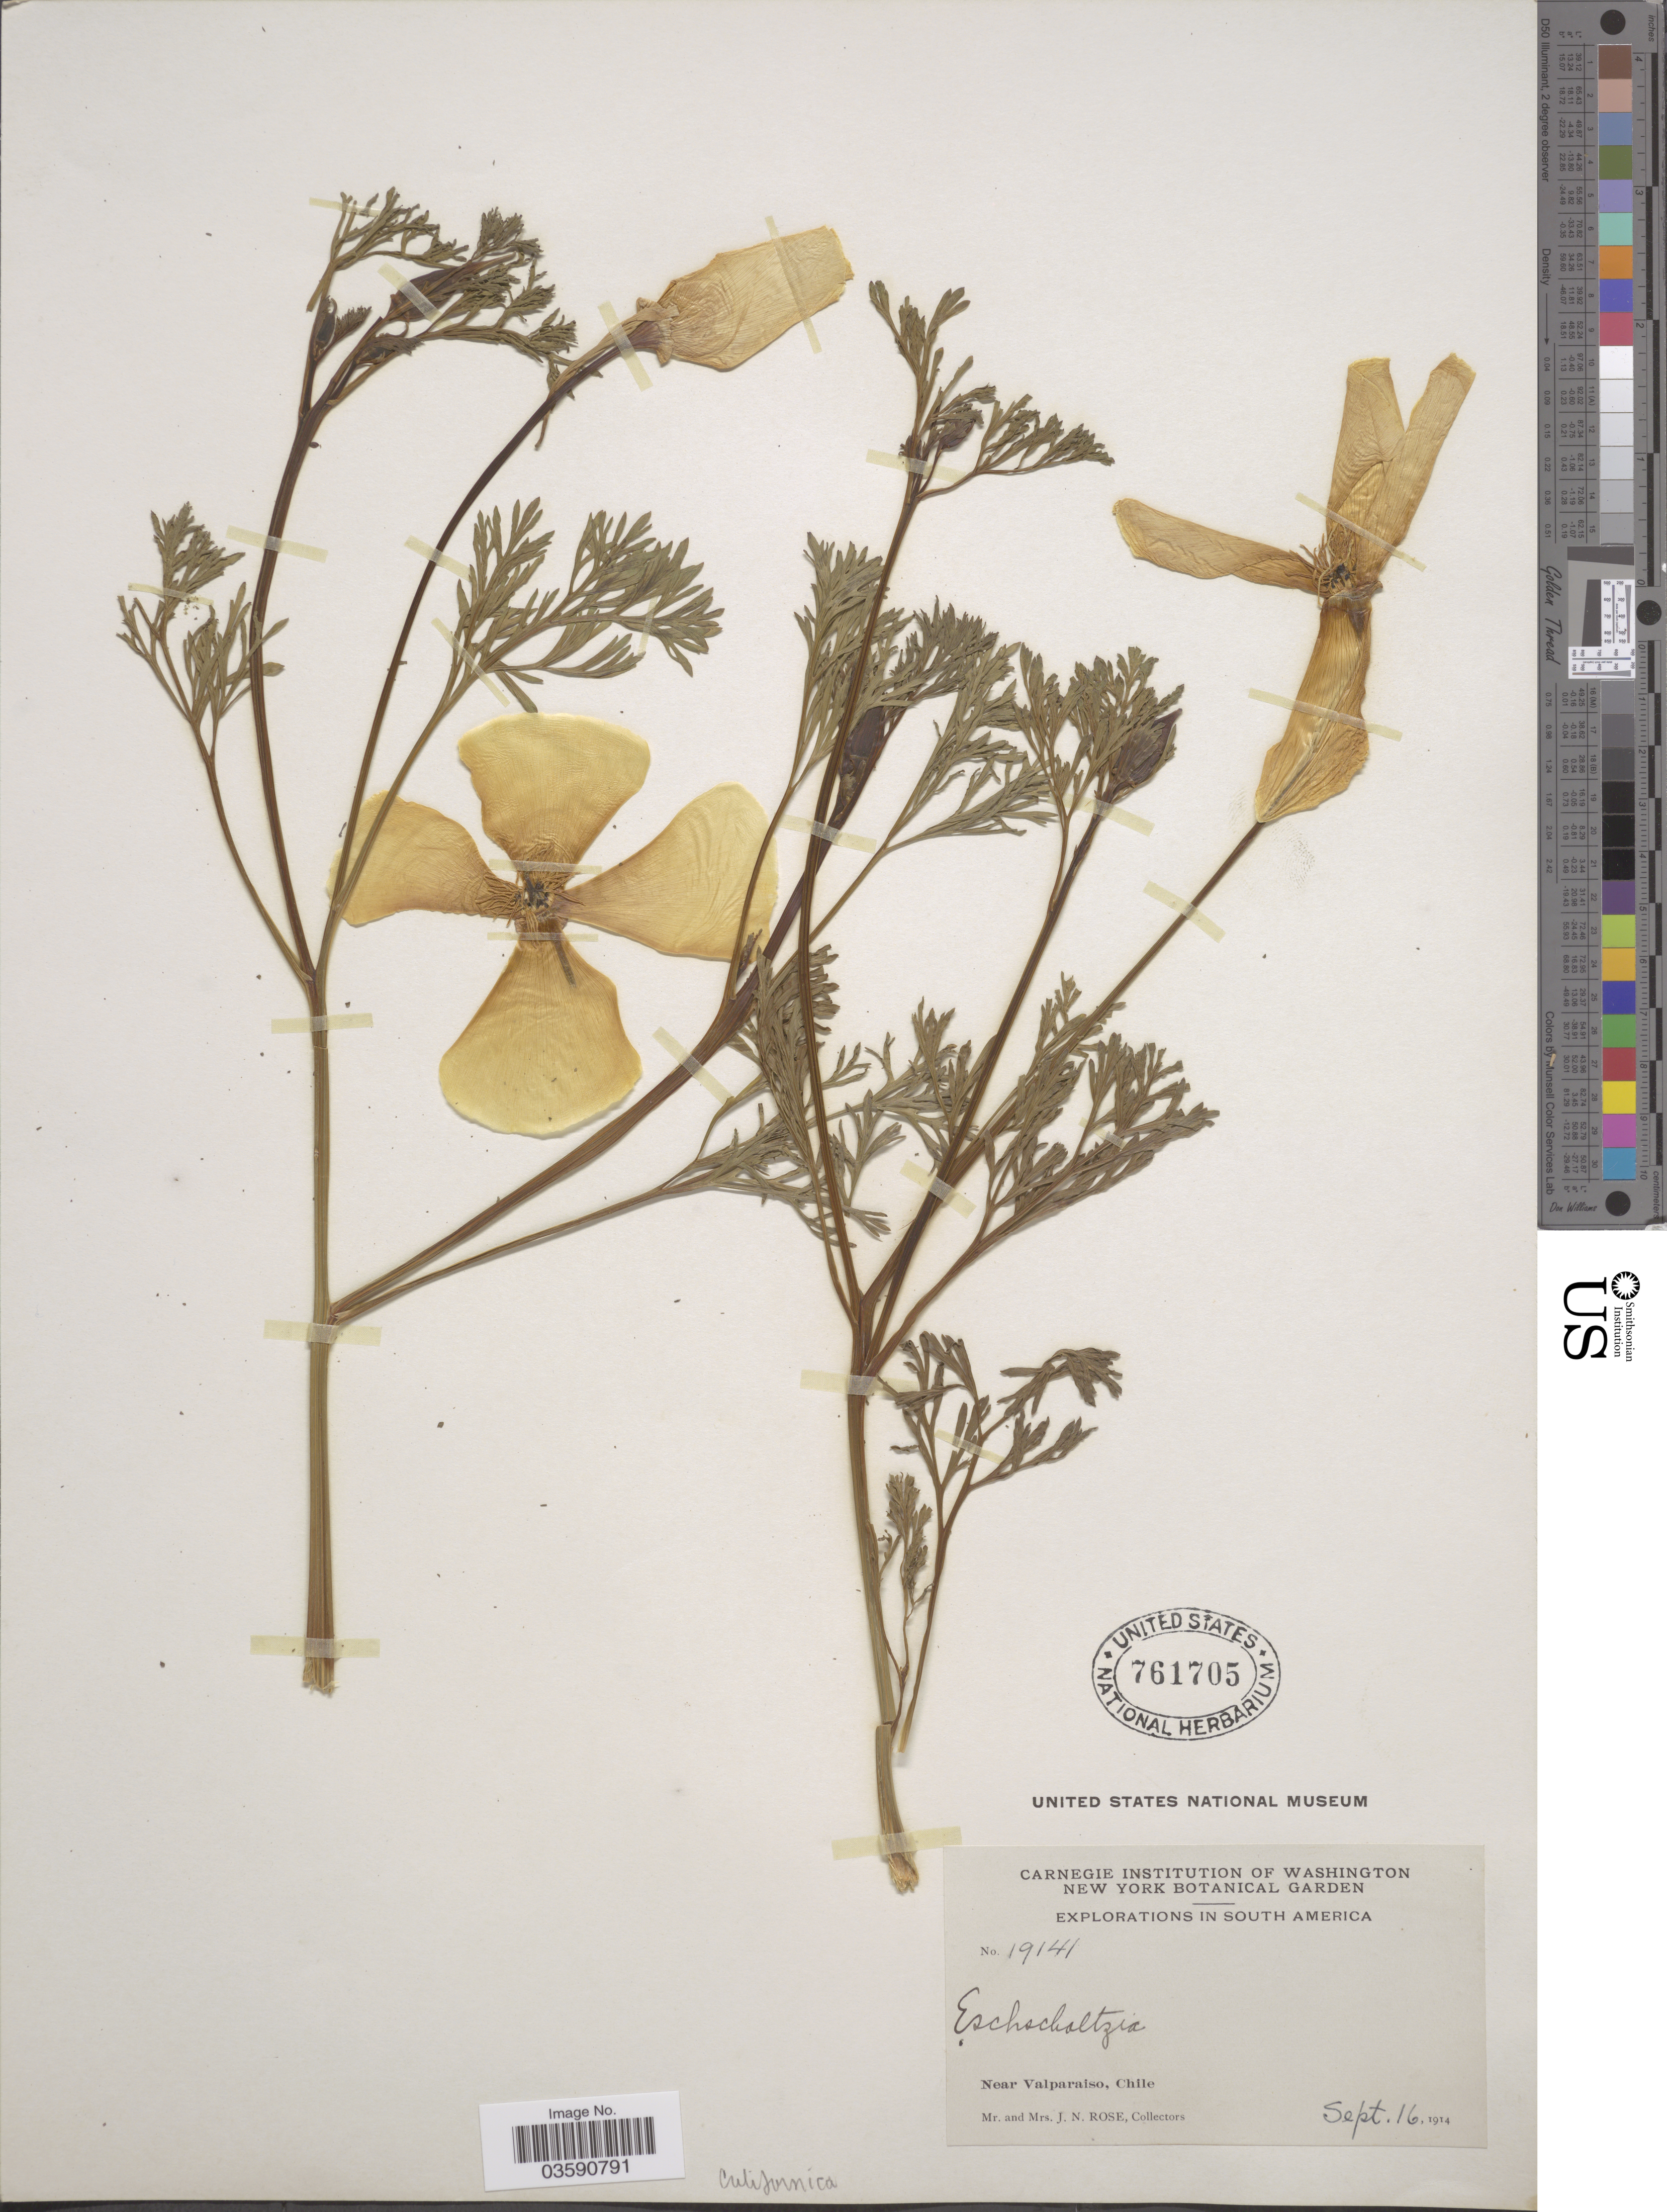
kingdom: Plantae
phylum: Tracheophyta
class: Magnoliopsida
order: Ranunculales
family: Papaveraceae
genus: Eschscholzia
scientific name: Eschscholzia californica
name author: Cham.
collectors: J. N. Rose & L. B. Rose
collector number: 19141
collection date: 1914-09-16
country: Chile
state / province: Valparaíso (V)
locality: Near Valparaiso.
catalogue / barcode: US 761705